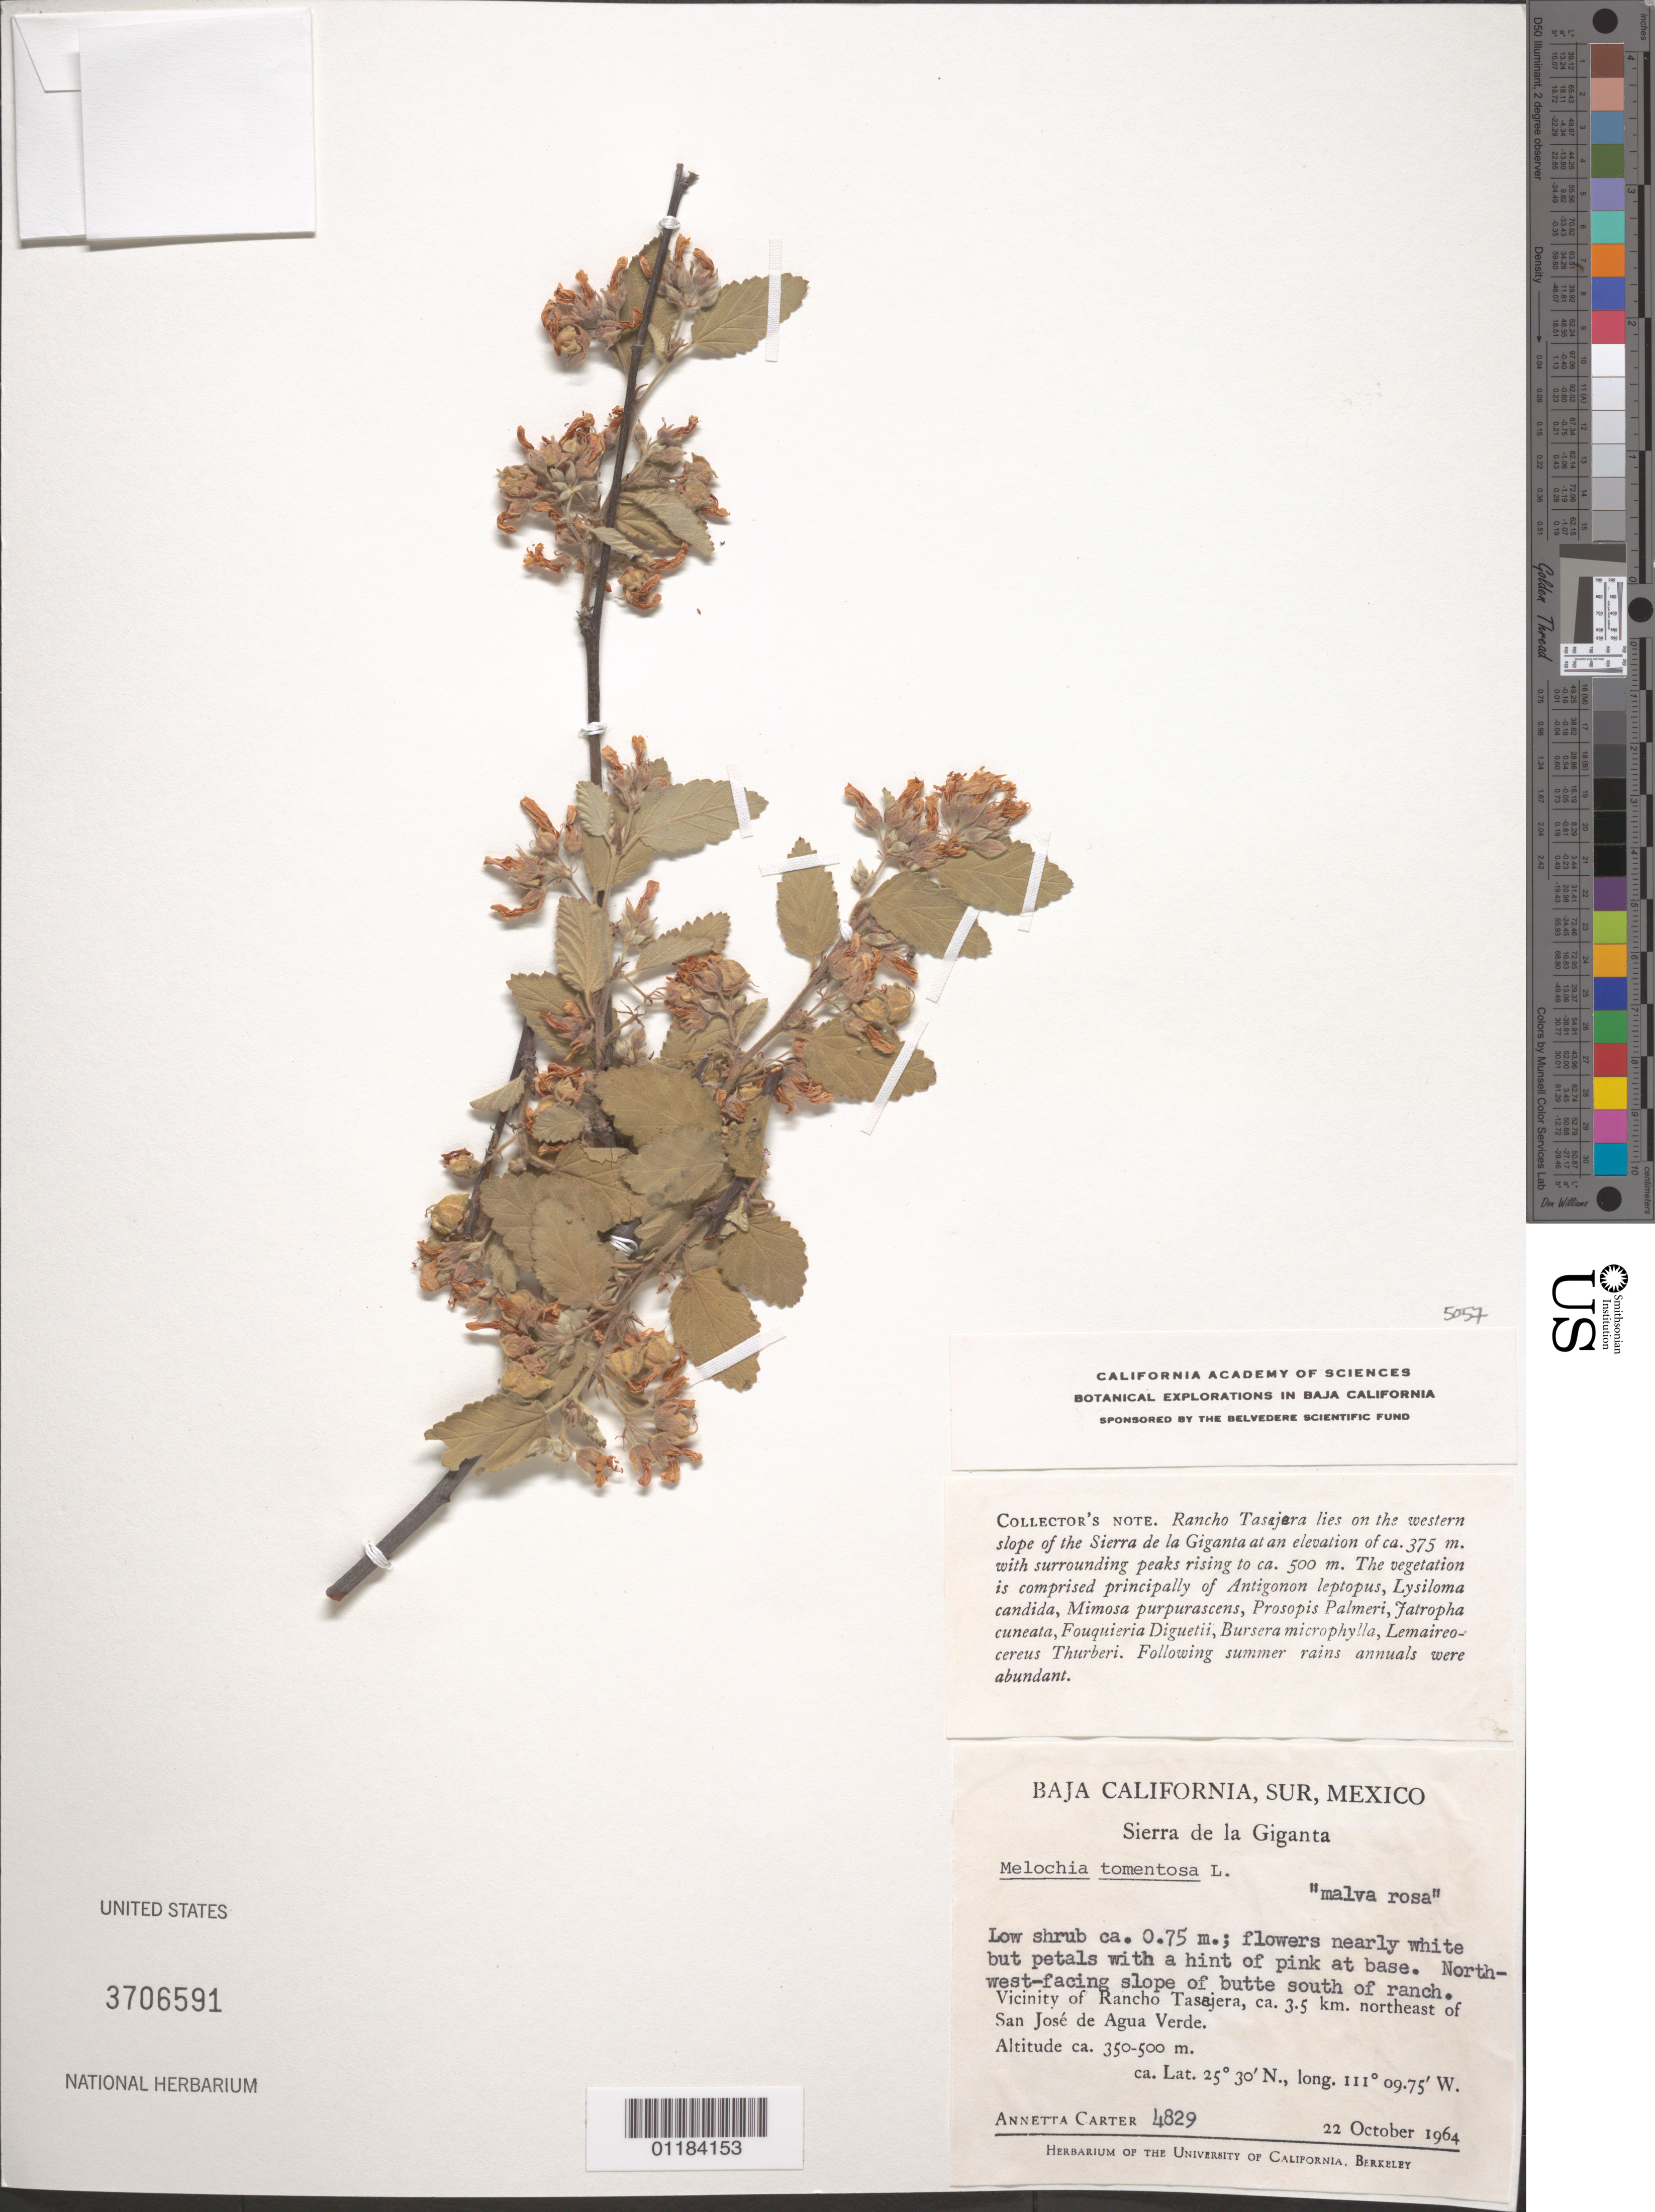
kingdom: Plantae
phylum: Tracheophyta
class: Magnoliopsida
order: Malvales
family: Malvaceae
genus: Melochia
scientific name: Melochia tomentosa var. speciosa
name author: L.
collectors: A. Carter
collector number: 4829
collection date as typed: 22 October 1964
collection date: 1964-10-22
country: Mexico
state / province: Baja California Sur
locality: vicinity of Rancho Tasejera, ca. 3.5 km NE of San Jose de Agua Verde. NW facing slope of butte south of ranch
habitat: slope of butte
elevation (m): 350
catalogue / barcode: US 3706591